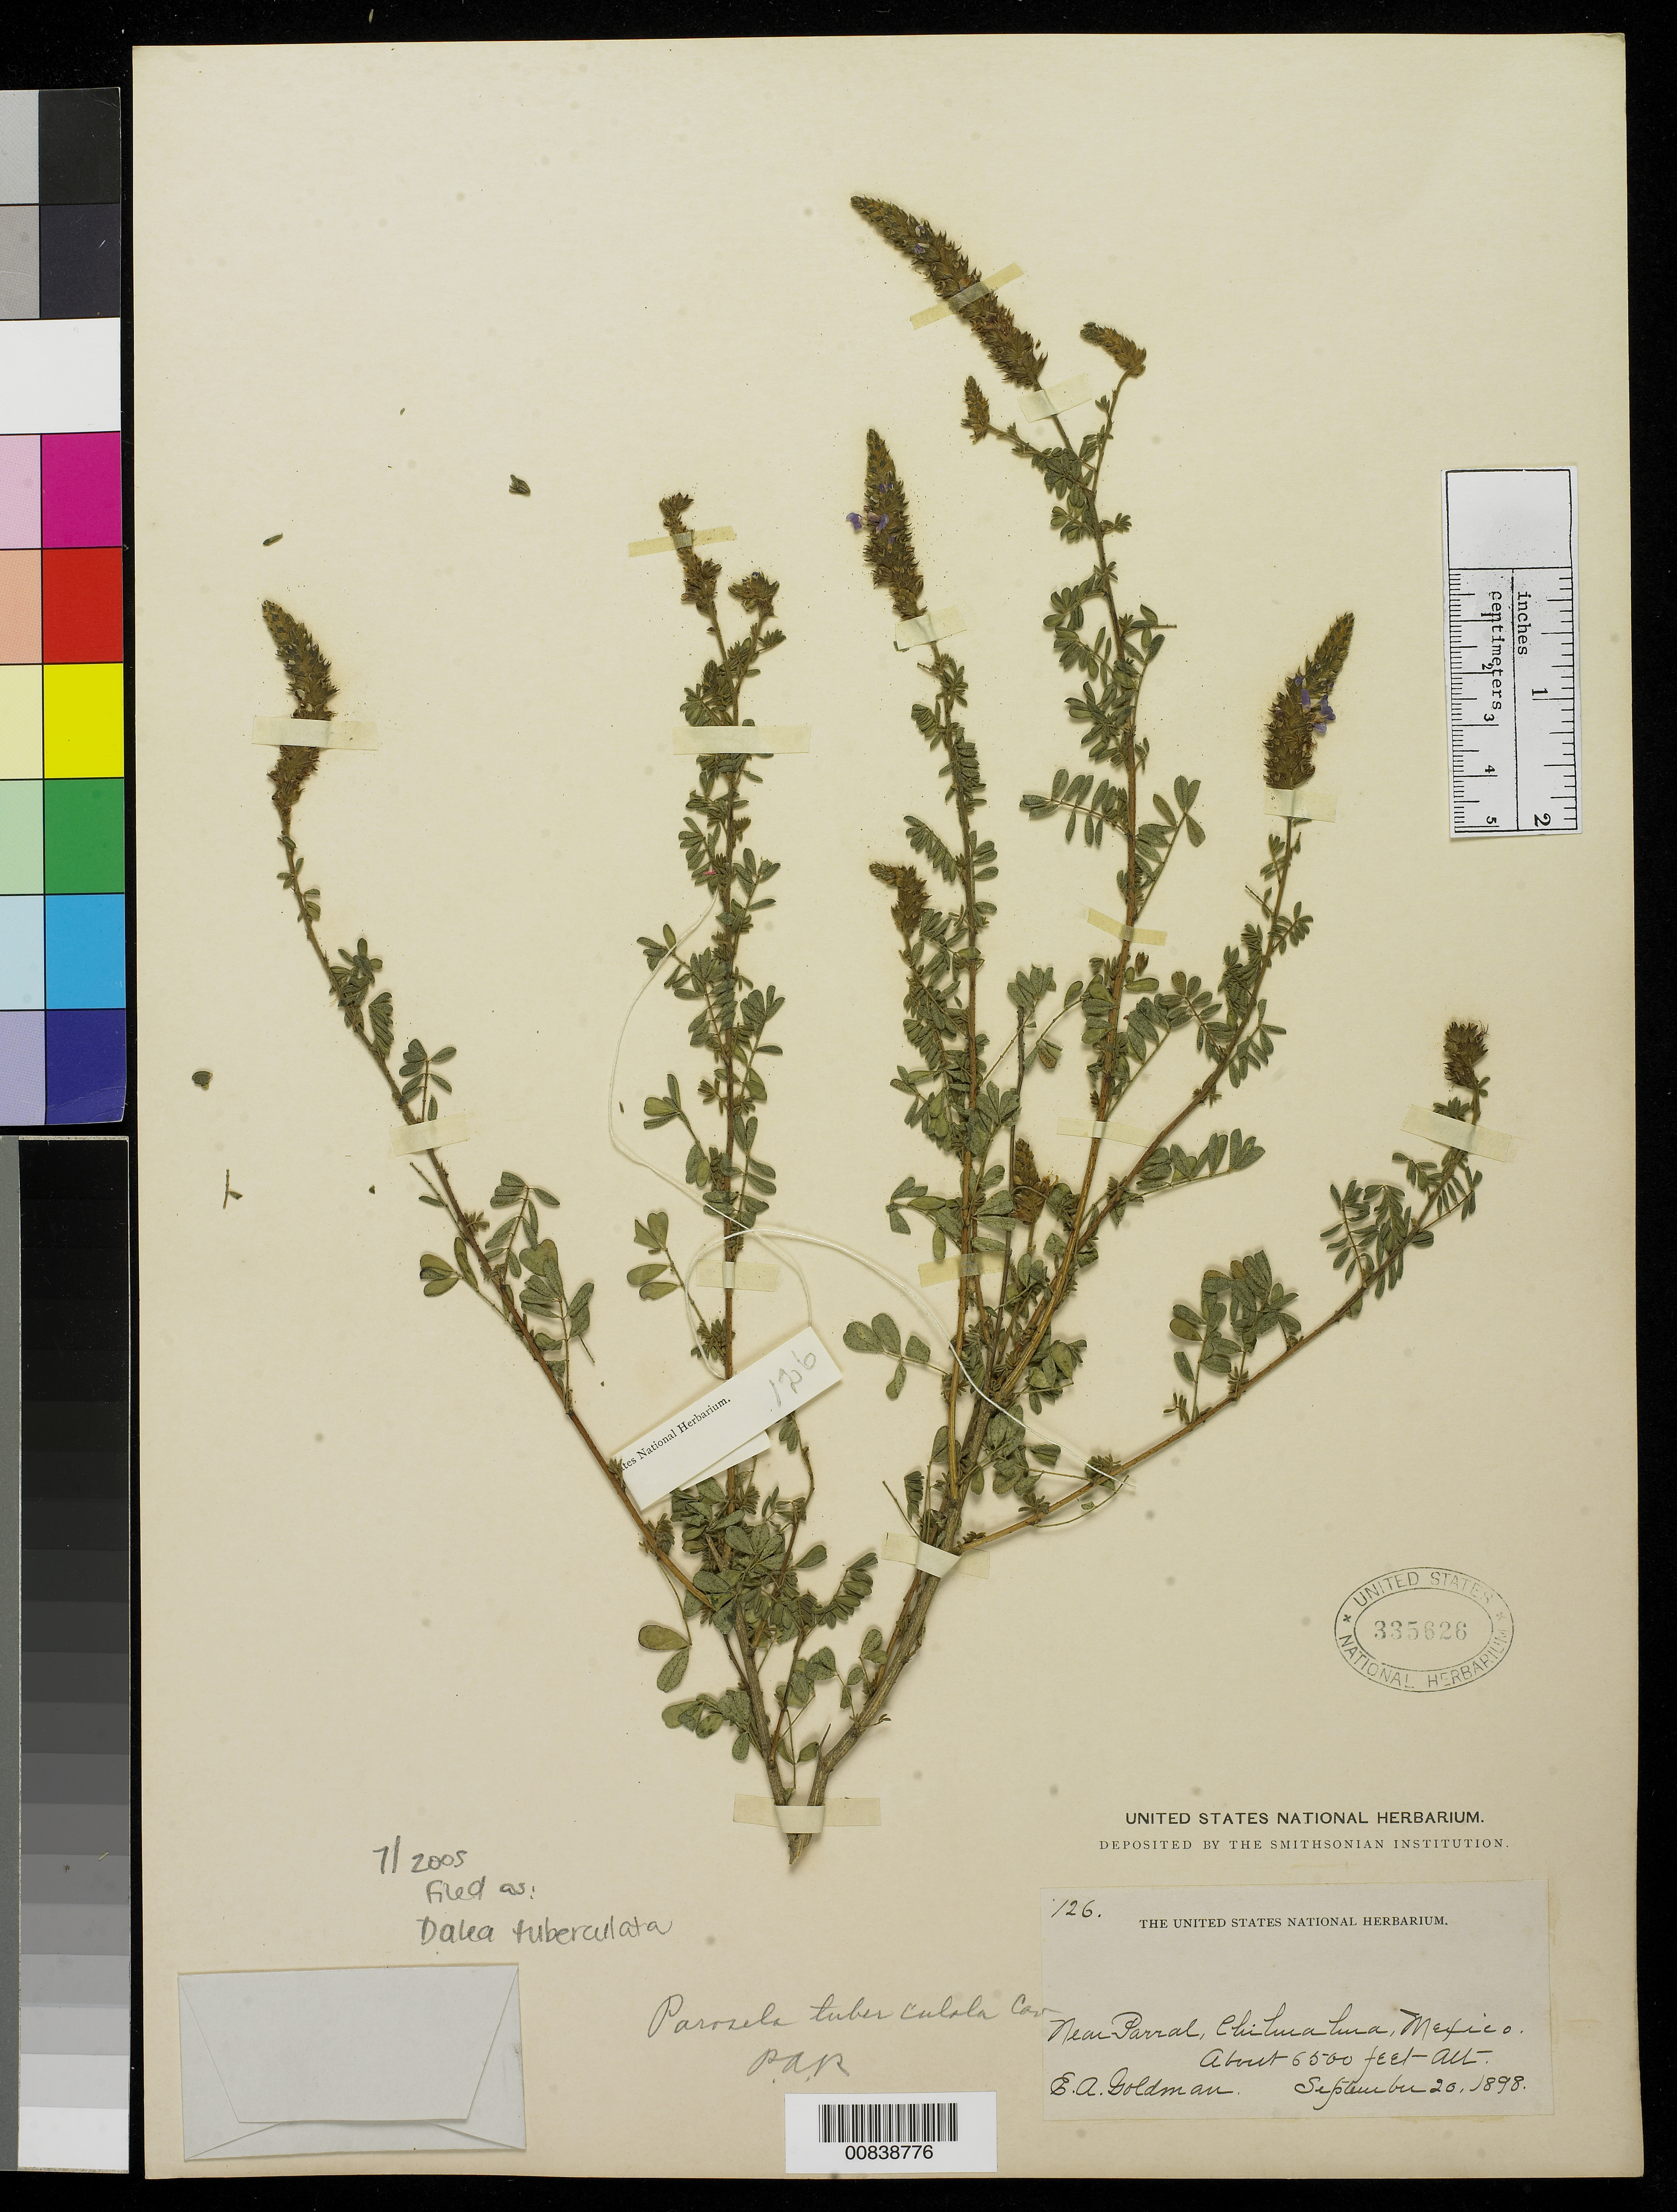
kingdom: Plantae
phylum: Tracheophyta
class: Magnoliopsida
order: Fabales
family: Fabaceae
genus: Dalea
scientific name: Dalea tuberculata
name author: Lag.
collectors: E. A. Goldman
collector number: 126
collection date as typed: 20 Sep 1898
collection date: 1898-09-20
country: Mexico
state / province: Chihuahua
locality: Near Parral, Chihuahua.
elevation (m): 1981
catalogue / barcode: US 335626